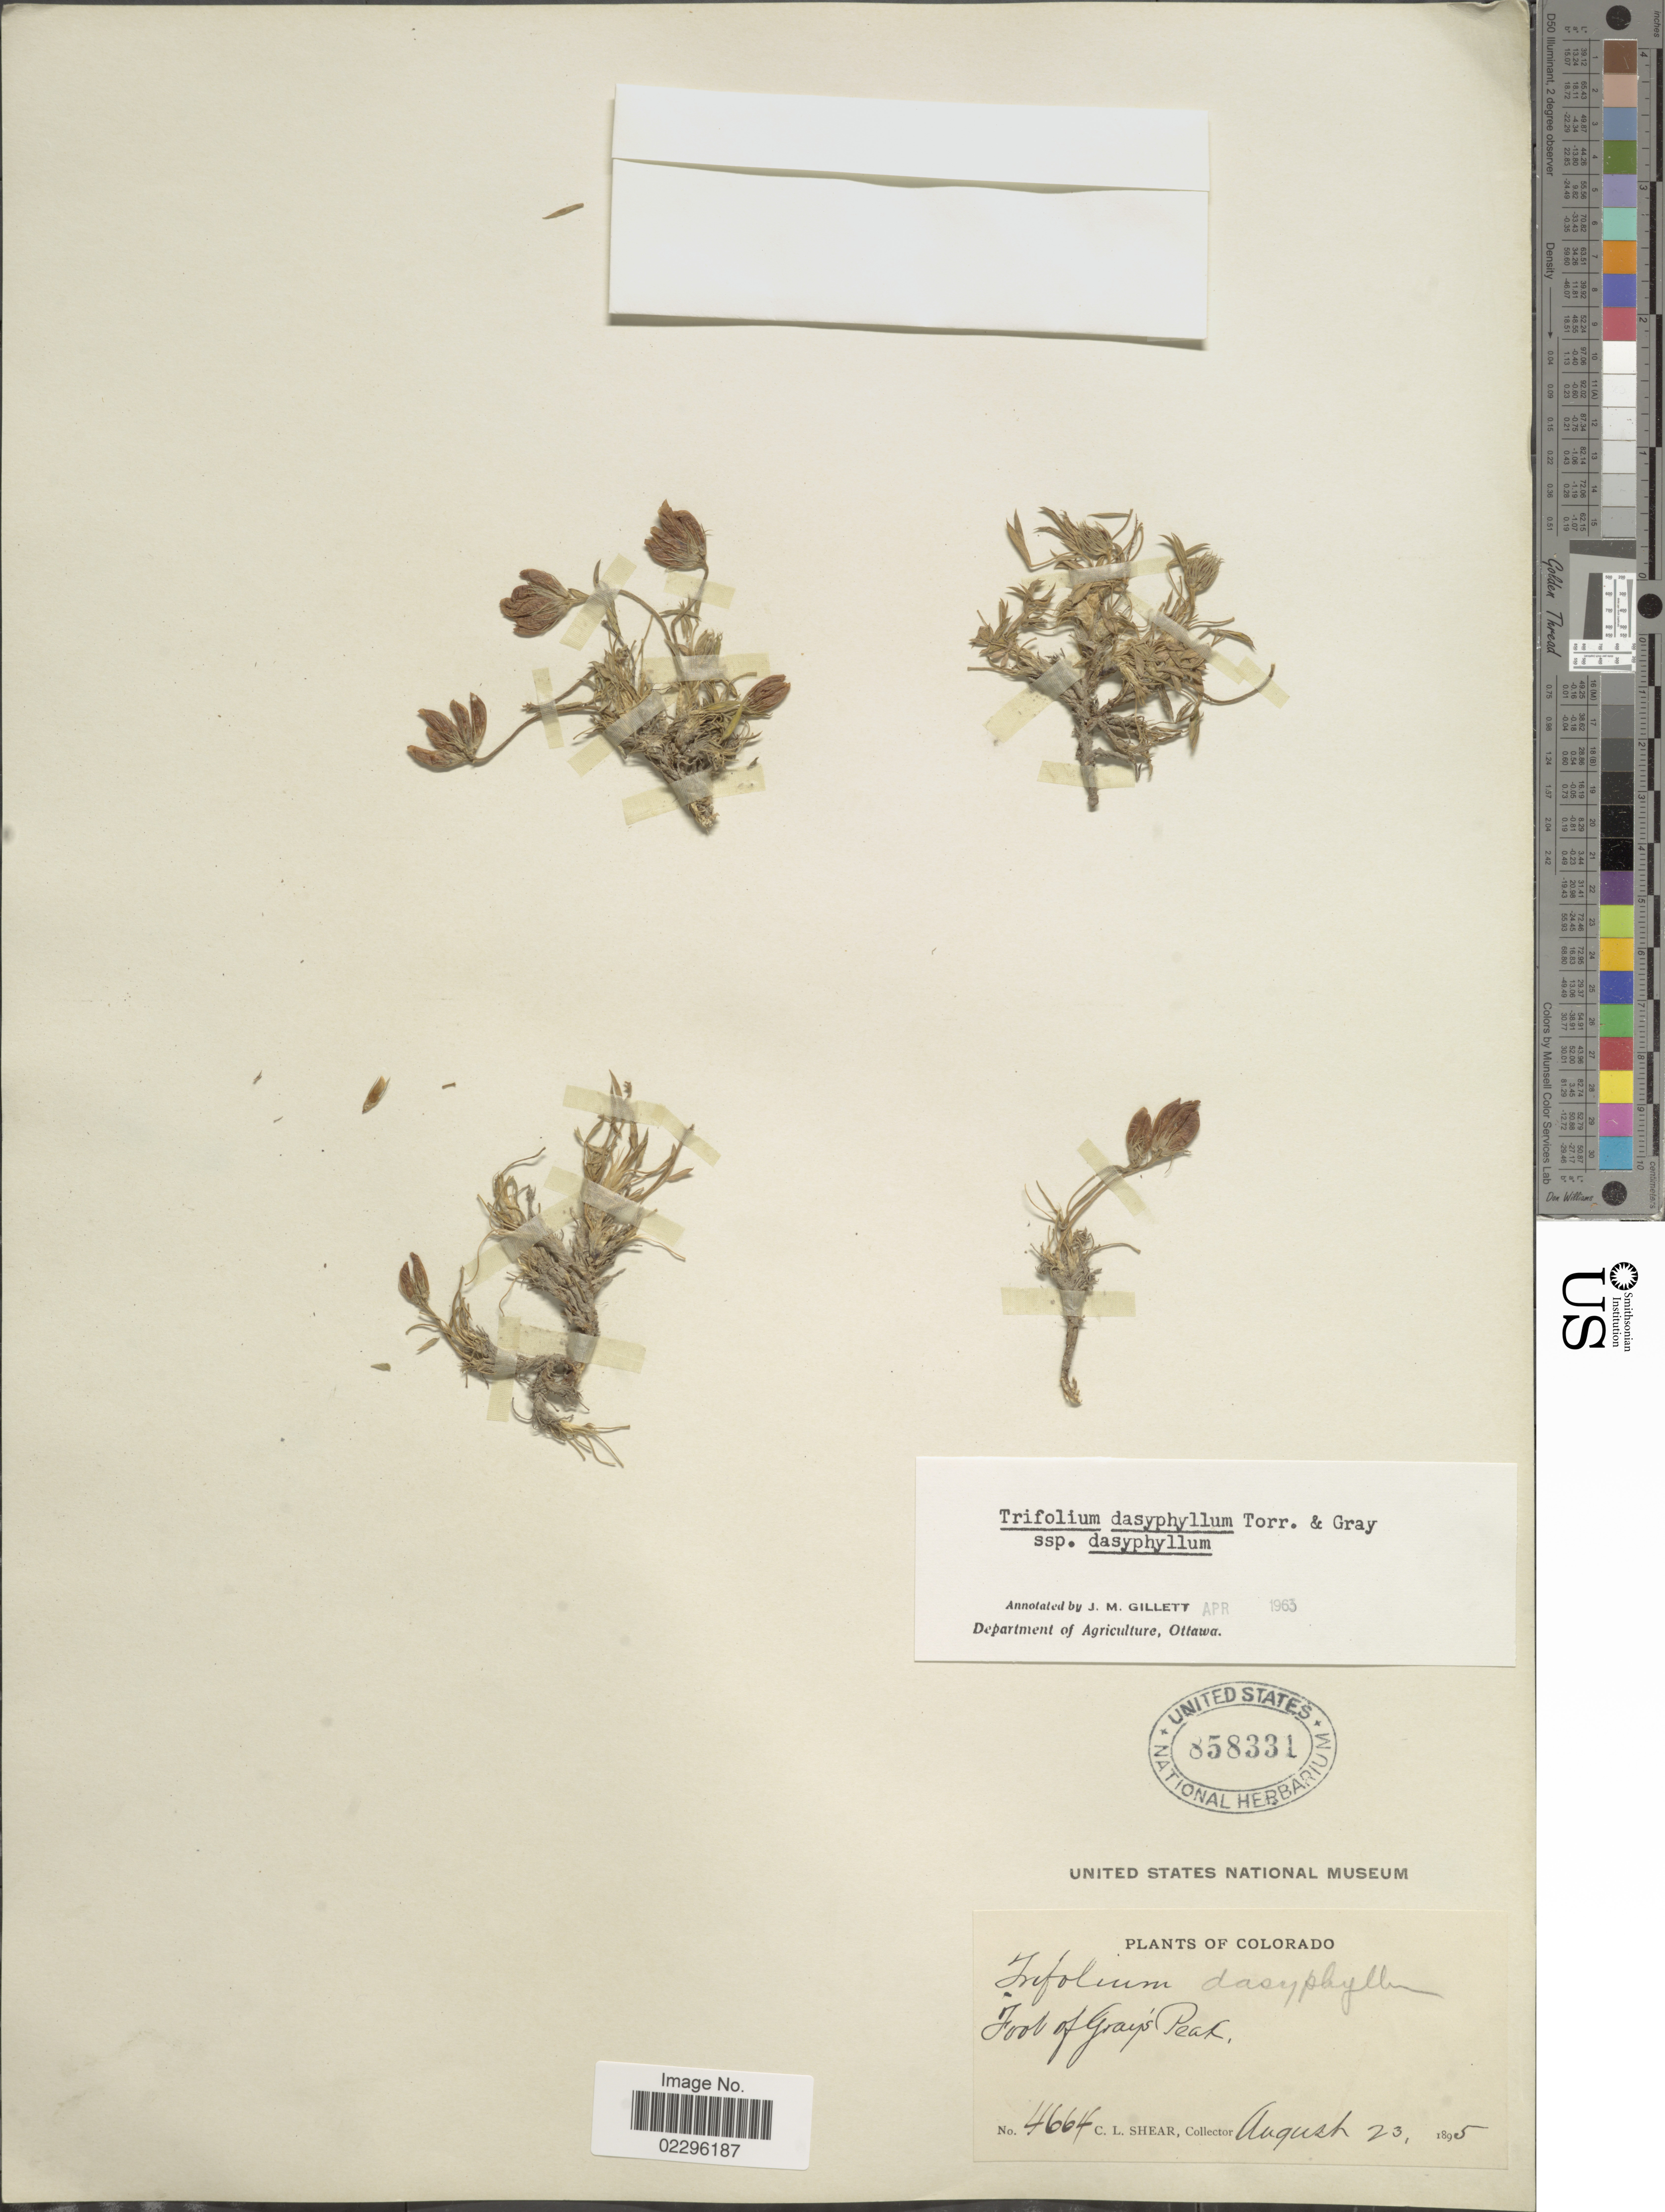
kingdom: Plantae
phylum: Tracheophyta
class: Magnoliopsida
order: Fabales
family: Fabaceae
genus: Trifolium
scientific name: Trifolium dasyphyllum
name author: Torr. & A. Gray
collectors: C. L. Shear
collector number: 4664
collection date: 1895-08-23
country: United States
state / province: Colorado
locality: Foot of Gray's Peak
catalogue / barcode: US 858331